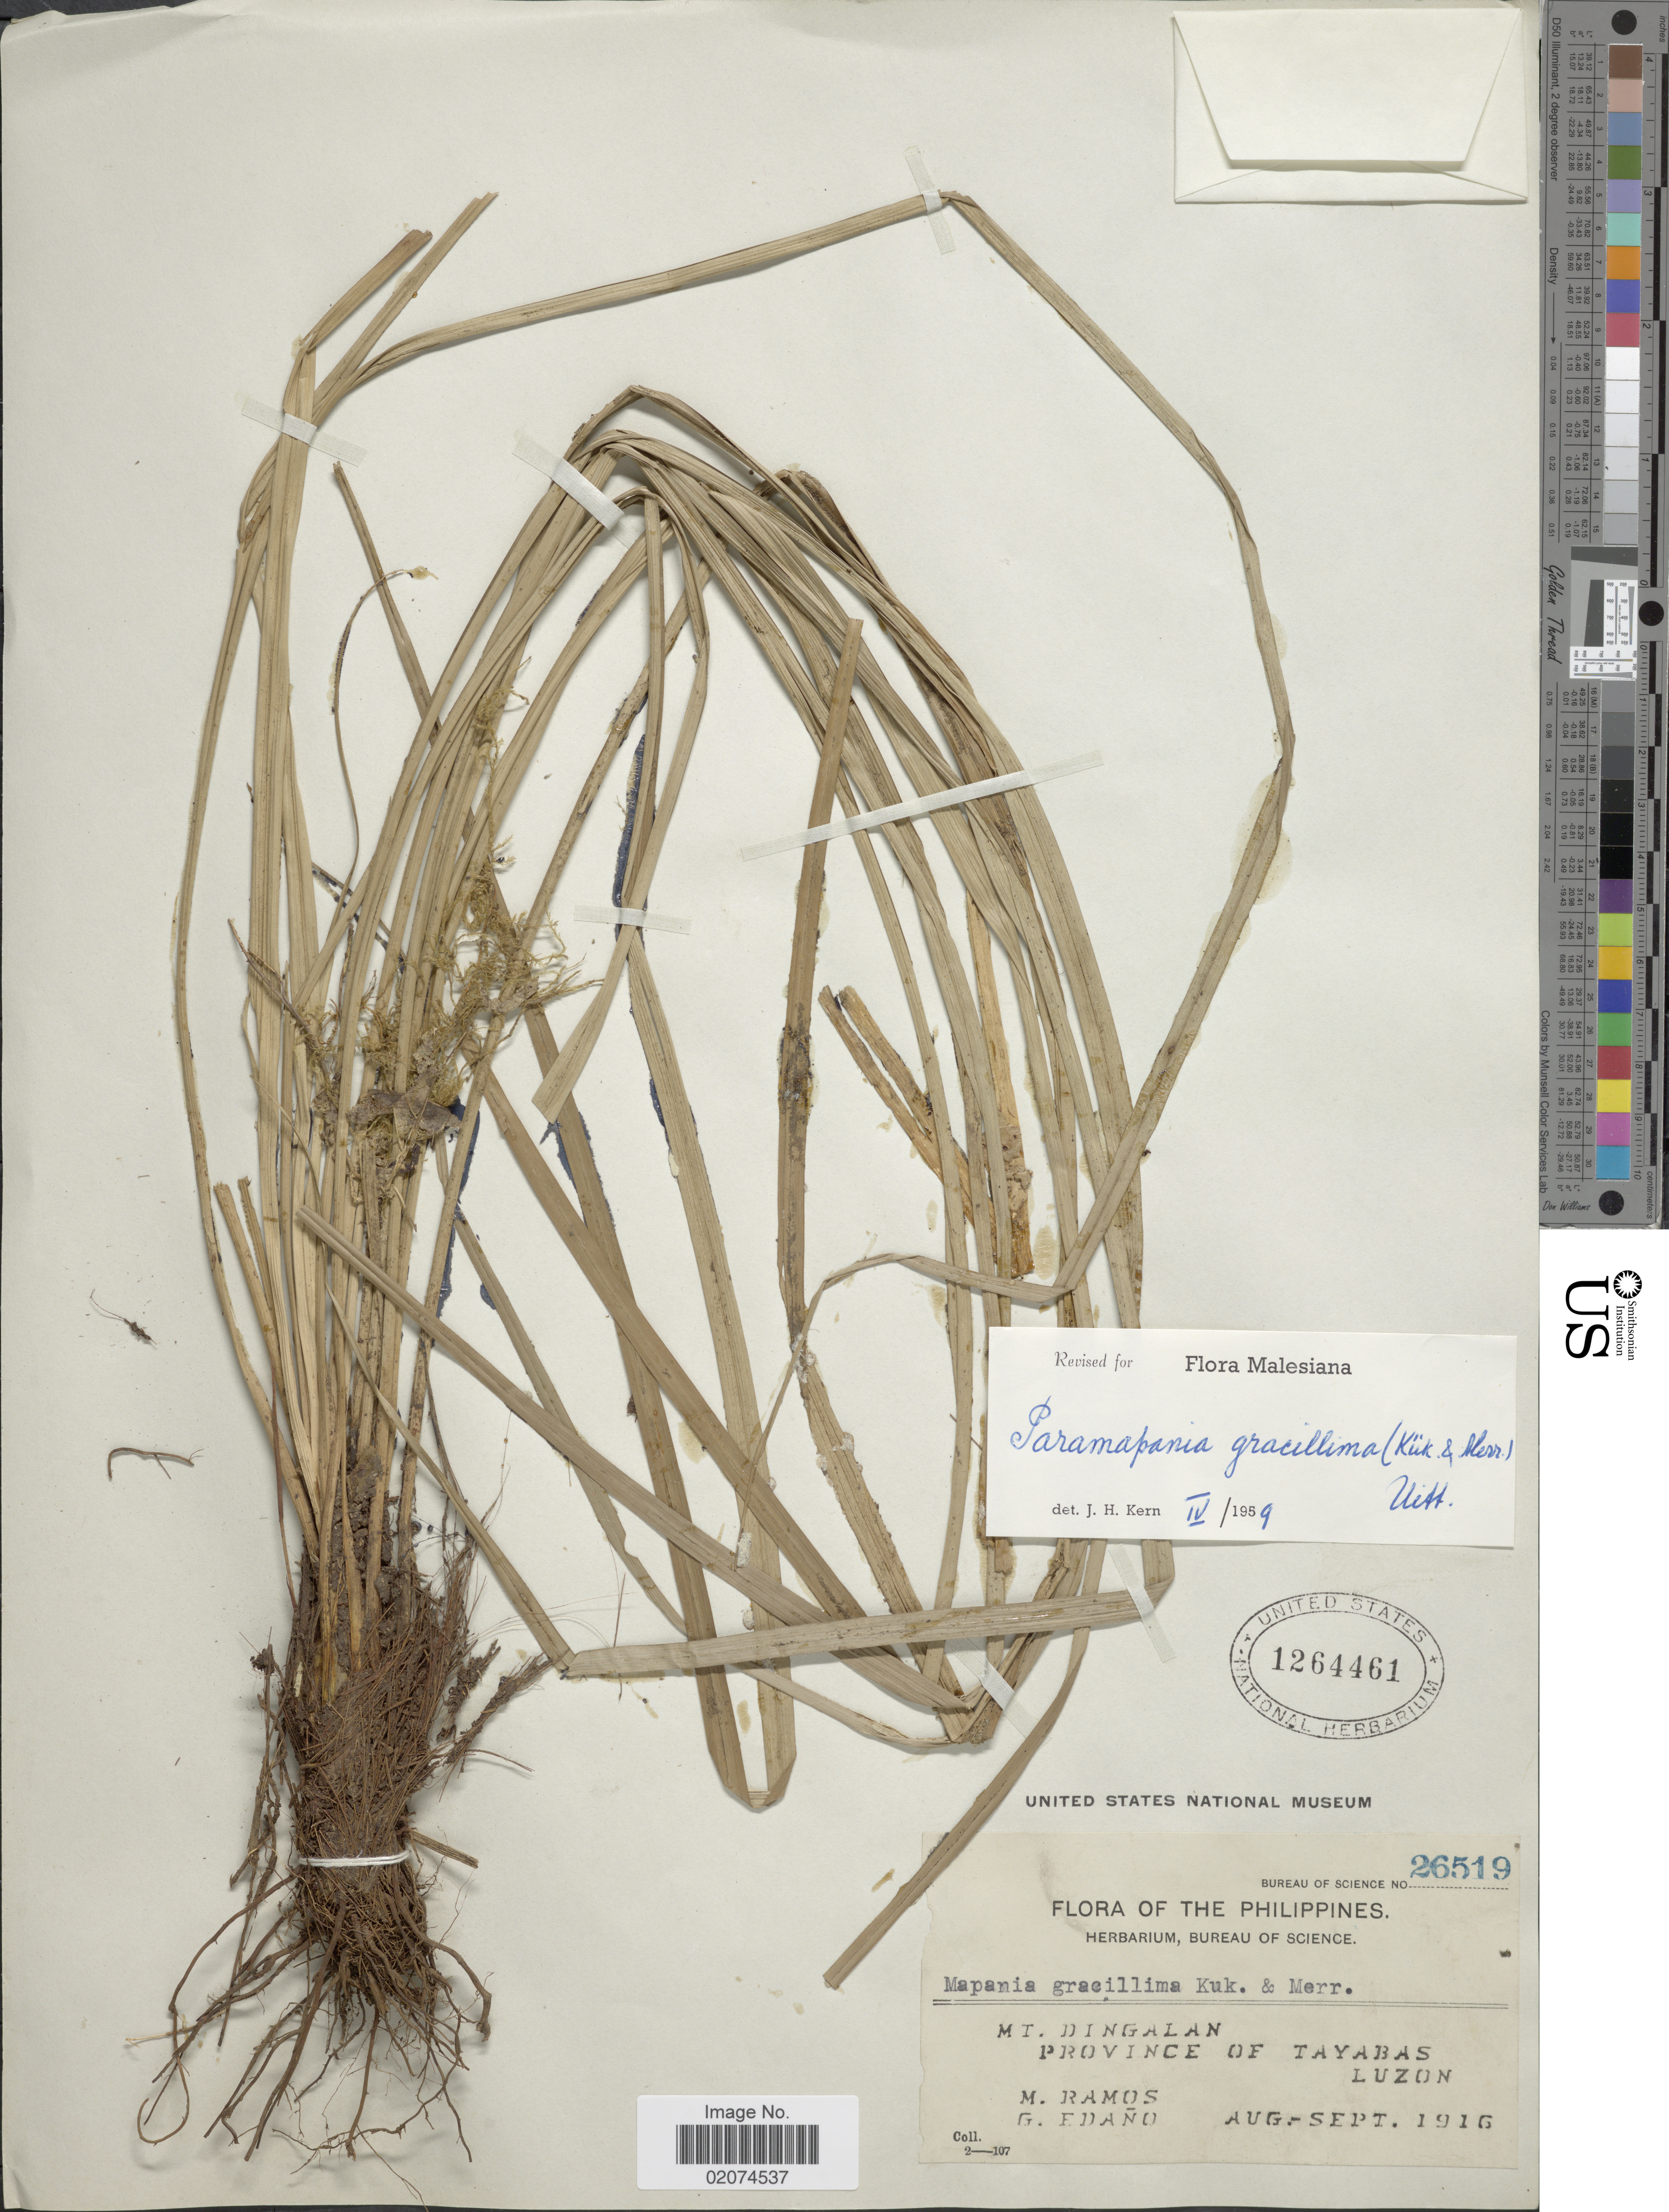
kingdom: Plantae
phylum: Tracheophyta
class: Liliopsida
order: Poales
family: Cyperaceae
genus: Paramapania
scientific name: Paramapania gracillima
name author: (Kük. & Merr.) Uittien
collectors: M. Ramos & G. Edaño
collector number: Bureau of Science 26519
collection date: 1916-08/1916-09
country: Philippines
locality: Mt. Dingalan, Province of Tayabas Luzon.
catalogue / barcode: US 1264461